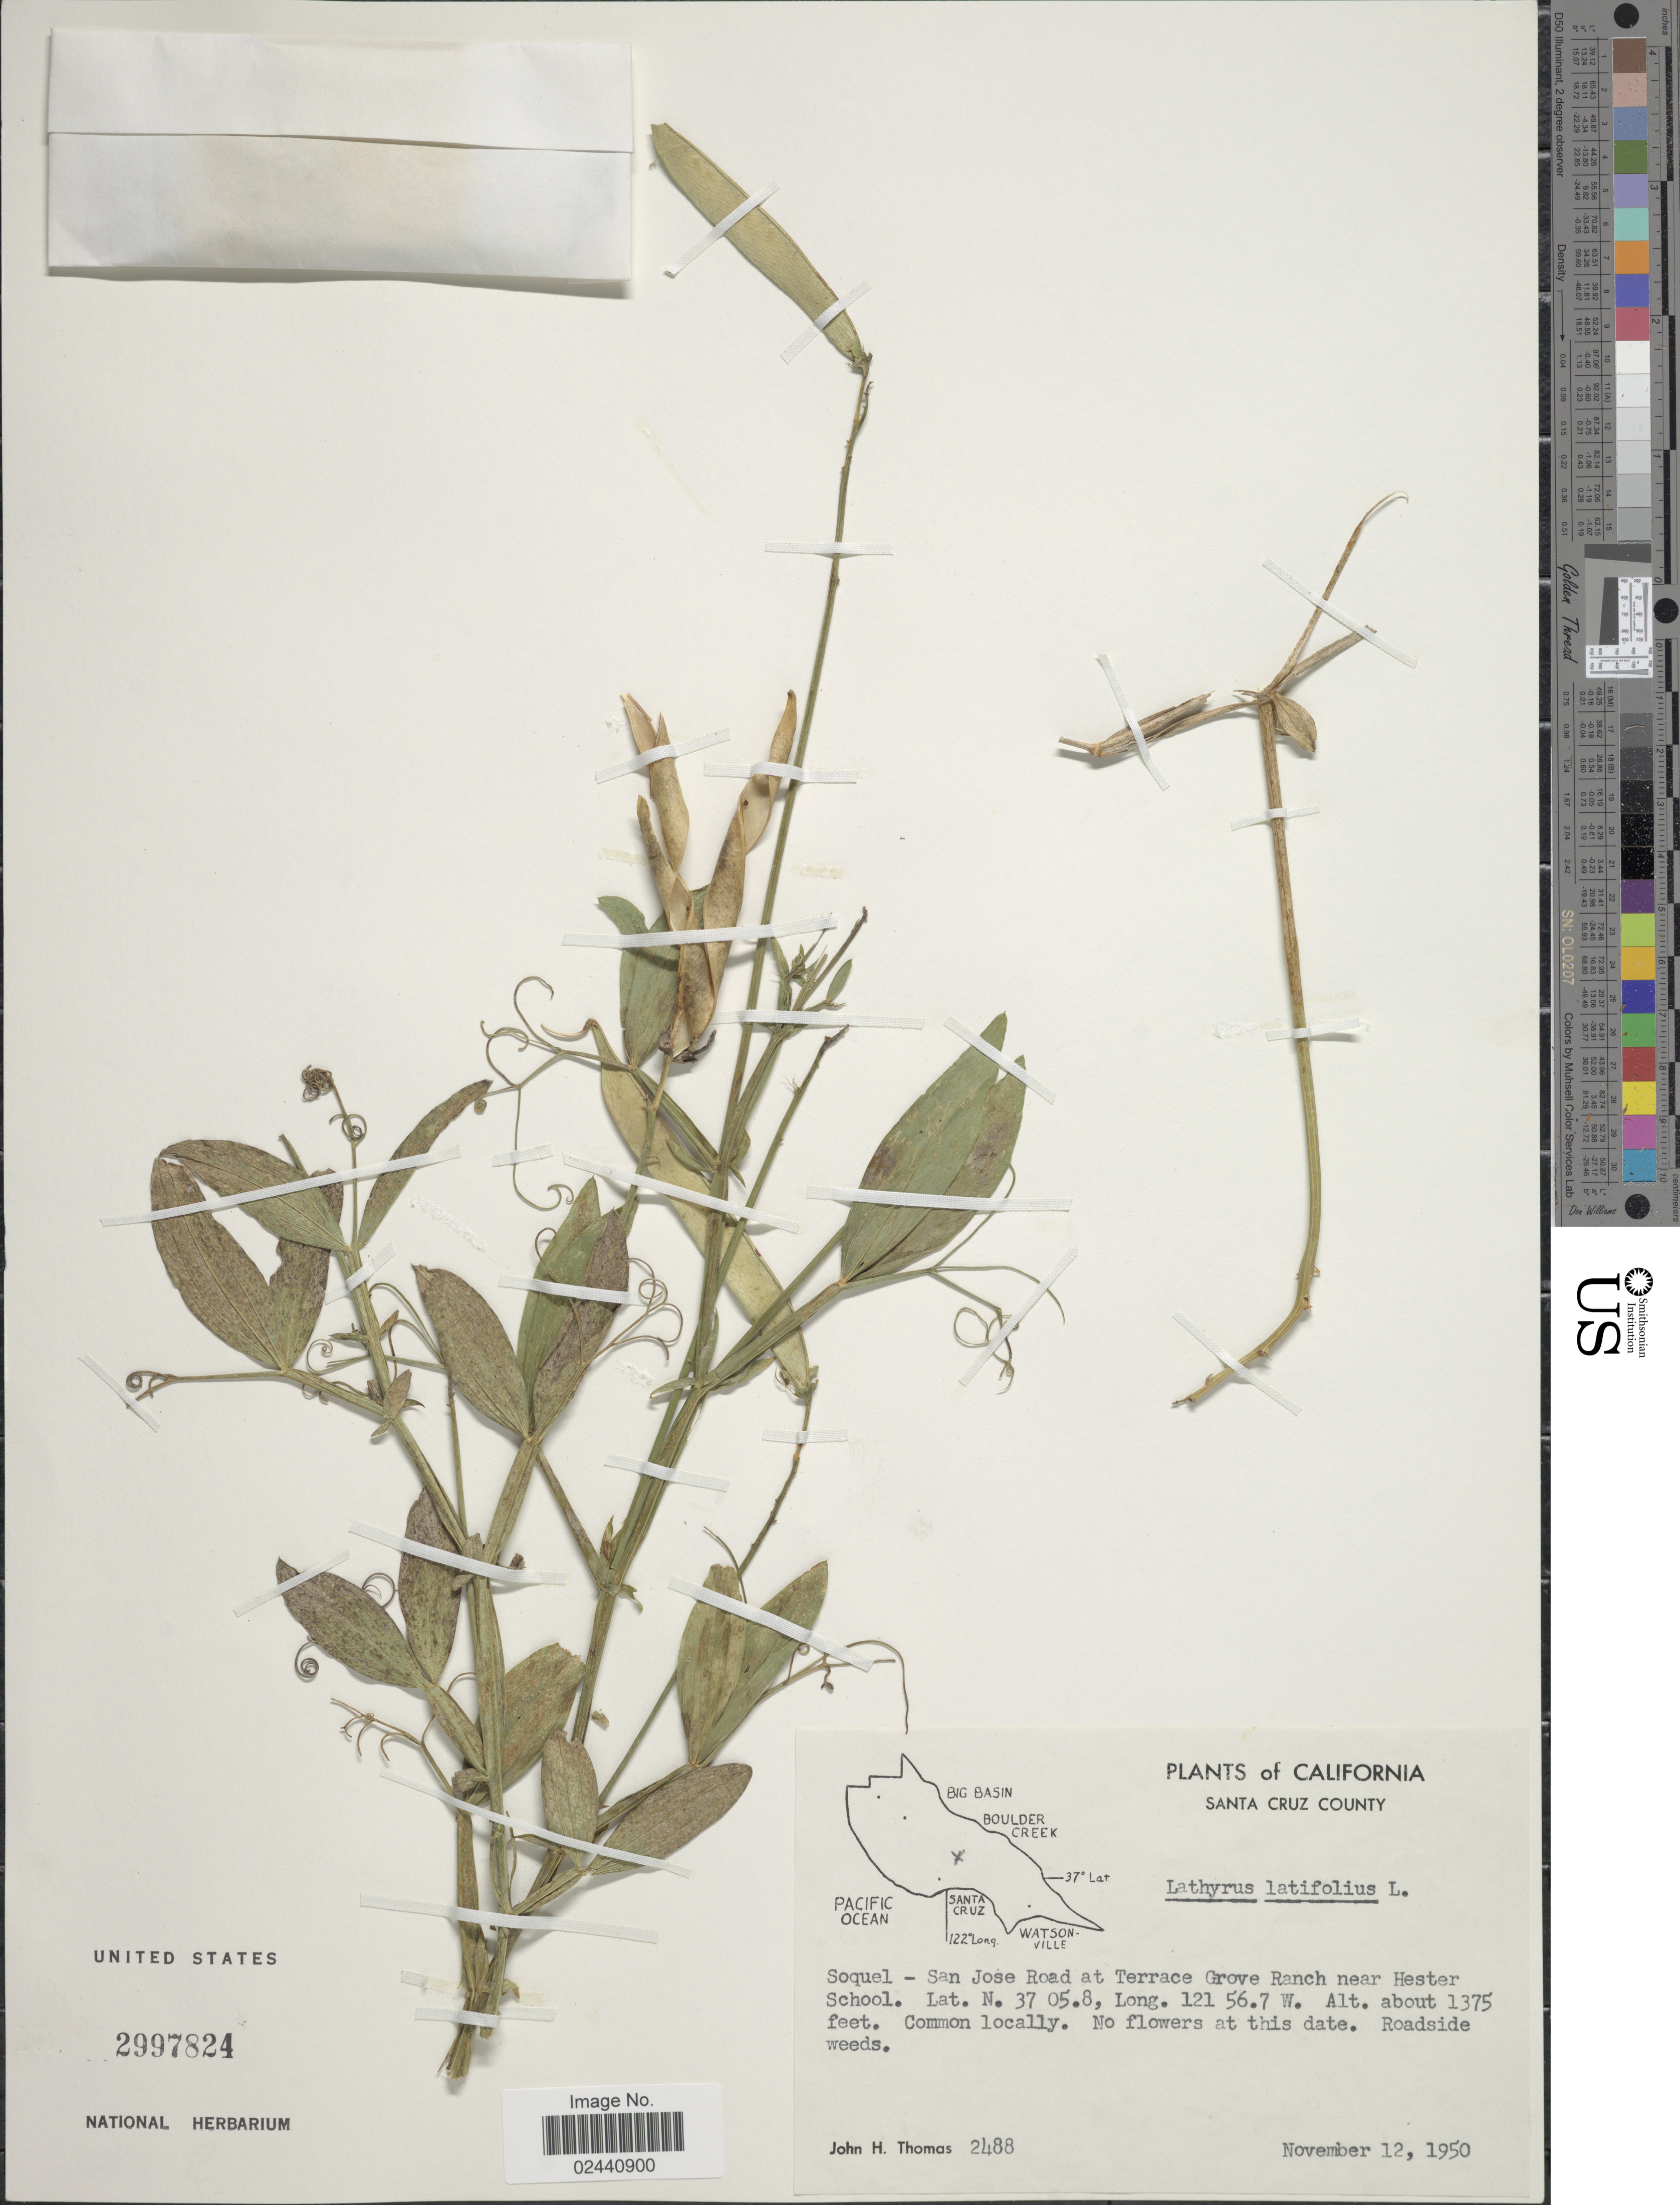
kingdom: Plantae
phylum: Tracheophyta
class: Magnoliopsida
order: Fabales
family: Fabaceae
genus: Lathyrus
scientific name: Lathyrus latifolius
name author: L.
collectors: J. H. Thomas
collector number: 2488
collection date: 1950-11-12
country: United States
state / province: California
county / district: Santa Cruz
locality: Santa Cruz County, Soquel - San Jose Road at Terrace Grove Ranch near Hester School.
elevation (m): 419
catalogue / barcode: US 2997824